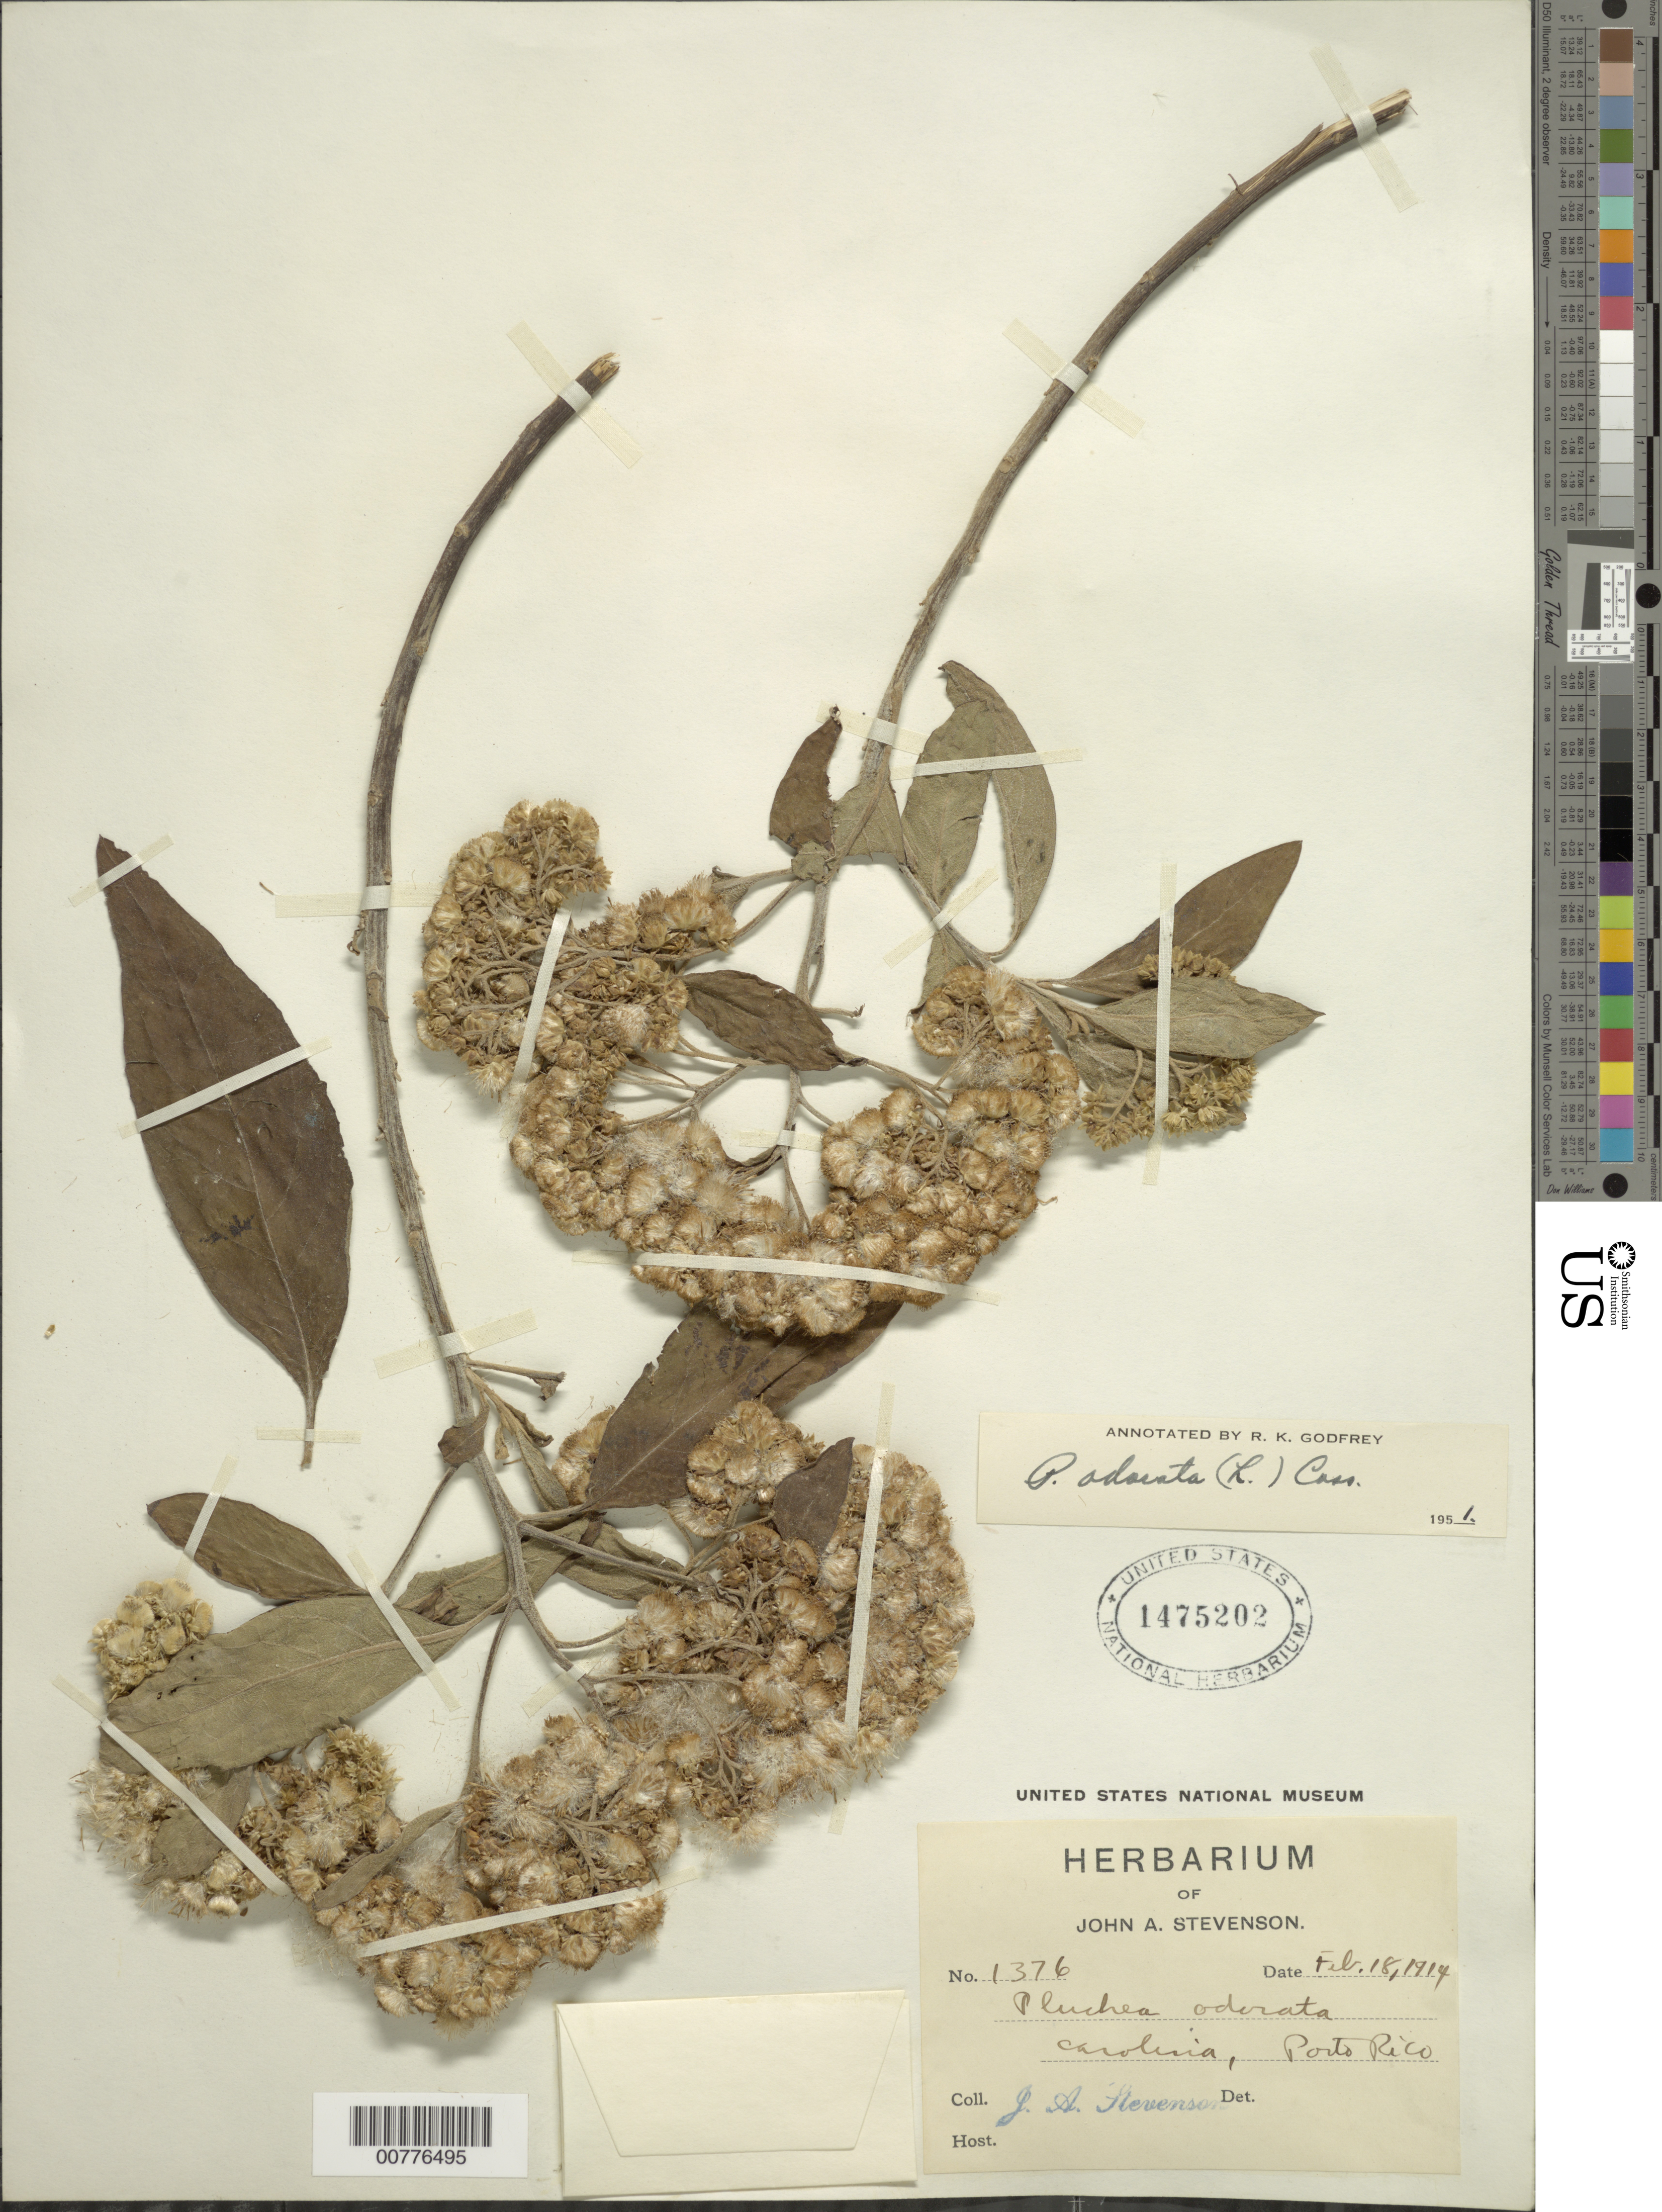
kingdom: Plantae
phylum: Tracheophyta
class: Magnoliopsida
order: Asterales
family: Asteraceae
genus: Pluchea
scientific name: Pluchea carolinensis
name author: (Jacq.) D. Don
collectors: J. Stevenson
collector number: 1376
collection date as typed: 18 Feb 1914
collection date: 1914-02-18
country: Puerto Rico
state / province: Carolina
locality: Carolina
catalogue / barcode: US 1475202